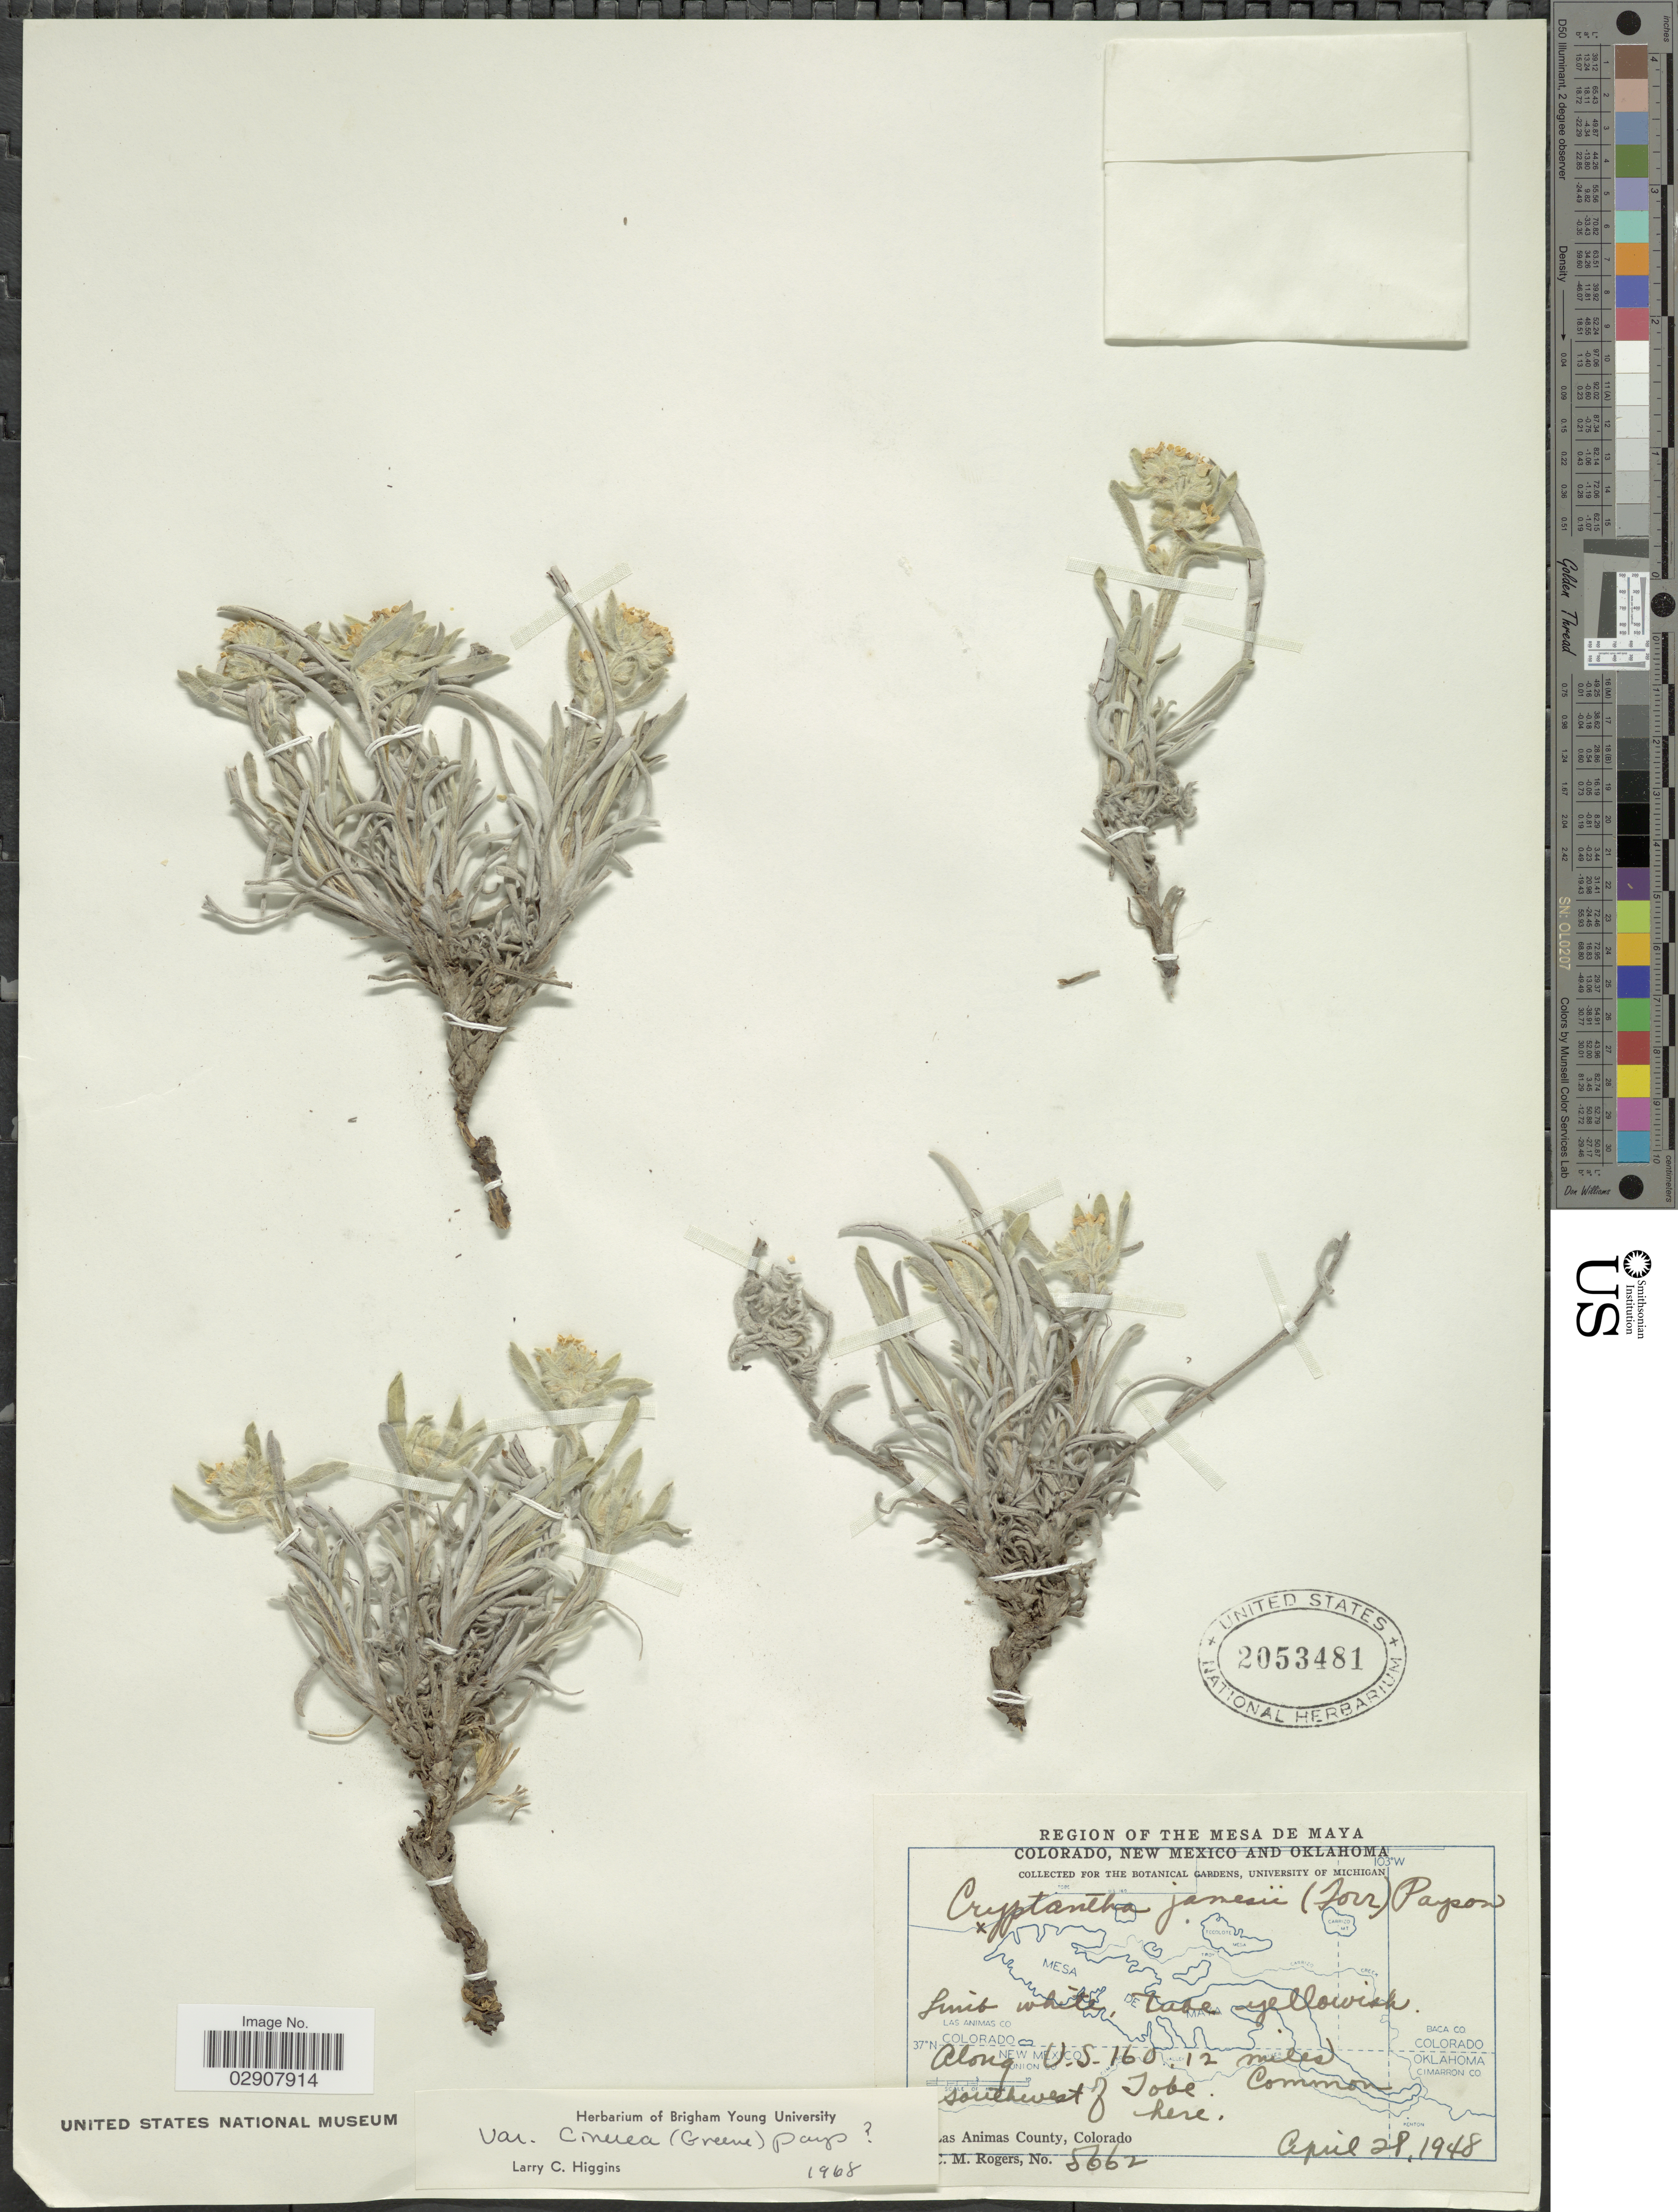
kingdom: Plantae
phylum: Tracheophyta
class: Magnoliopsida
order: Boraginales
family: Boraginaceae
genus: Cryptantha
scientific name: Cryptantha jamesii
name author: (Torr.) Payson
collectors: C. M. Rogers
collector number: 5662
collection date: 1948-04-28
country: United States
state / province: Colorado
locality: Along U.S. 160. 12 miles southwest of Tobe. Common here. Las Animas County, Colorado. Region of the Mesa de Maya.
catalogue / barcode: US 2053481